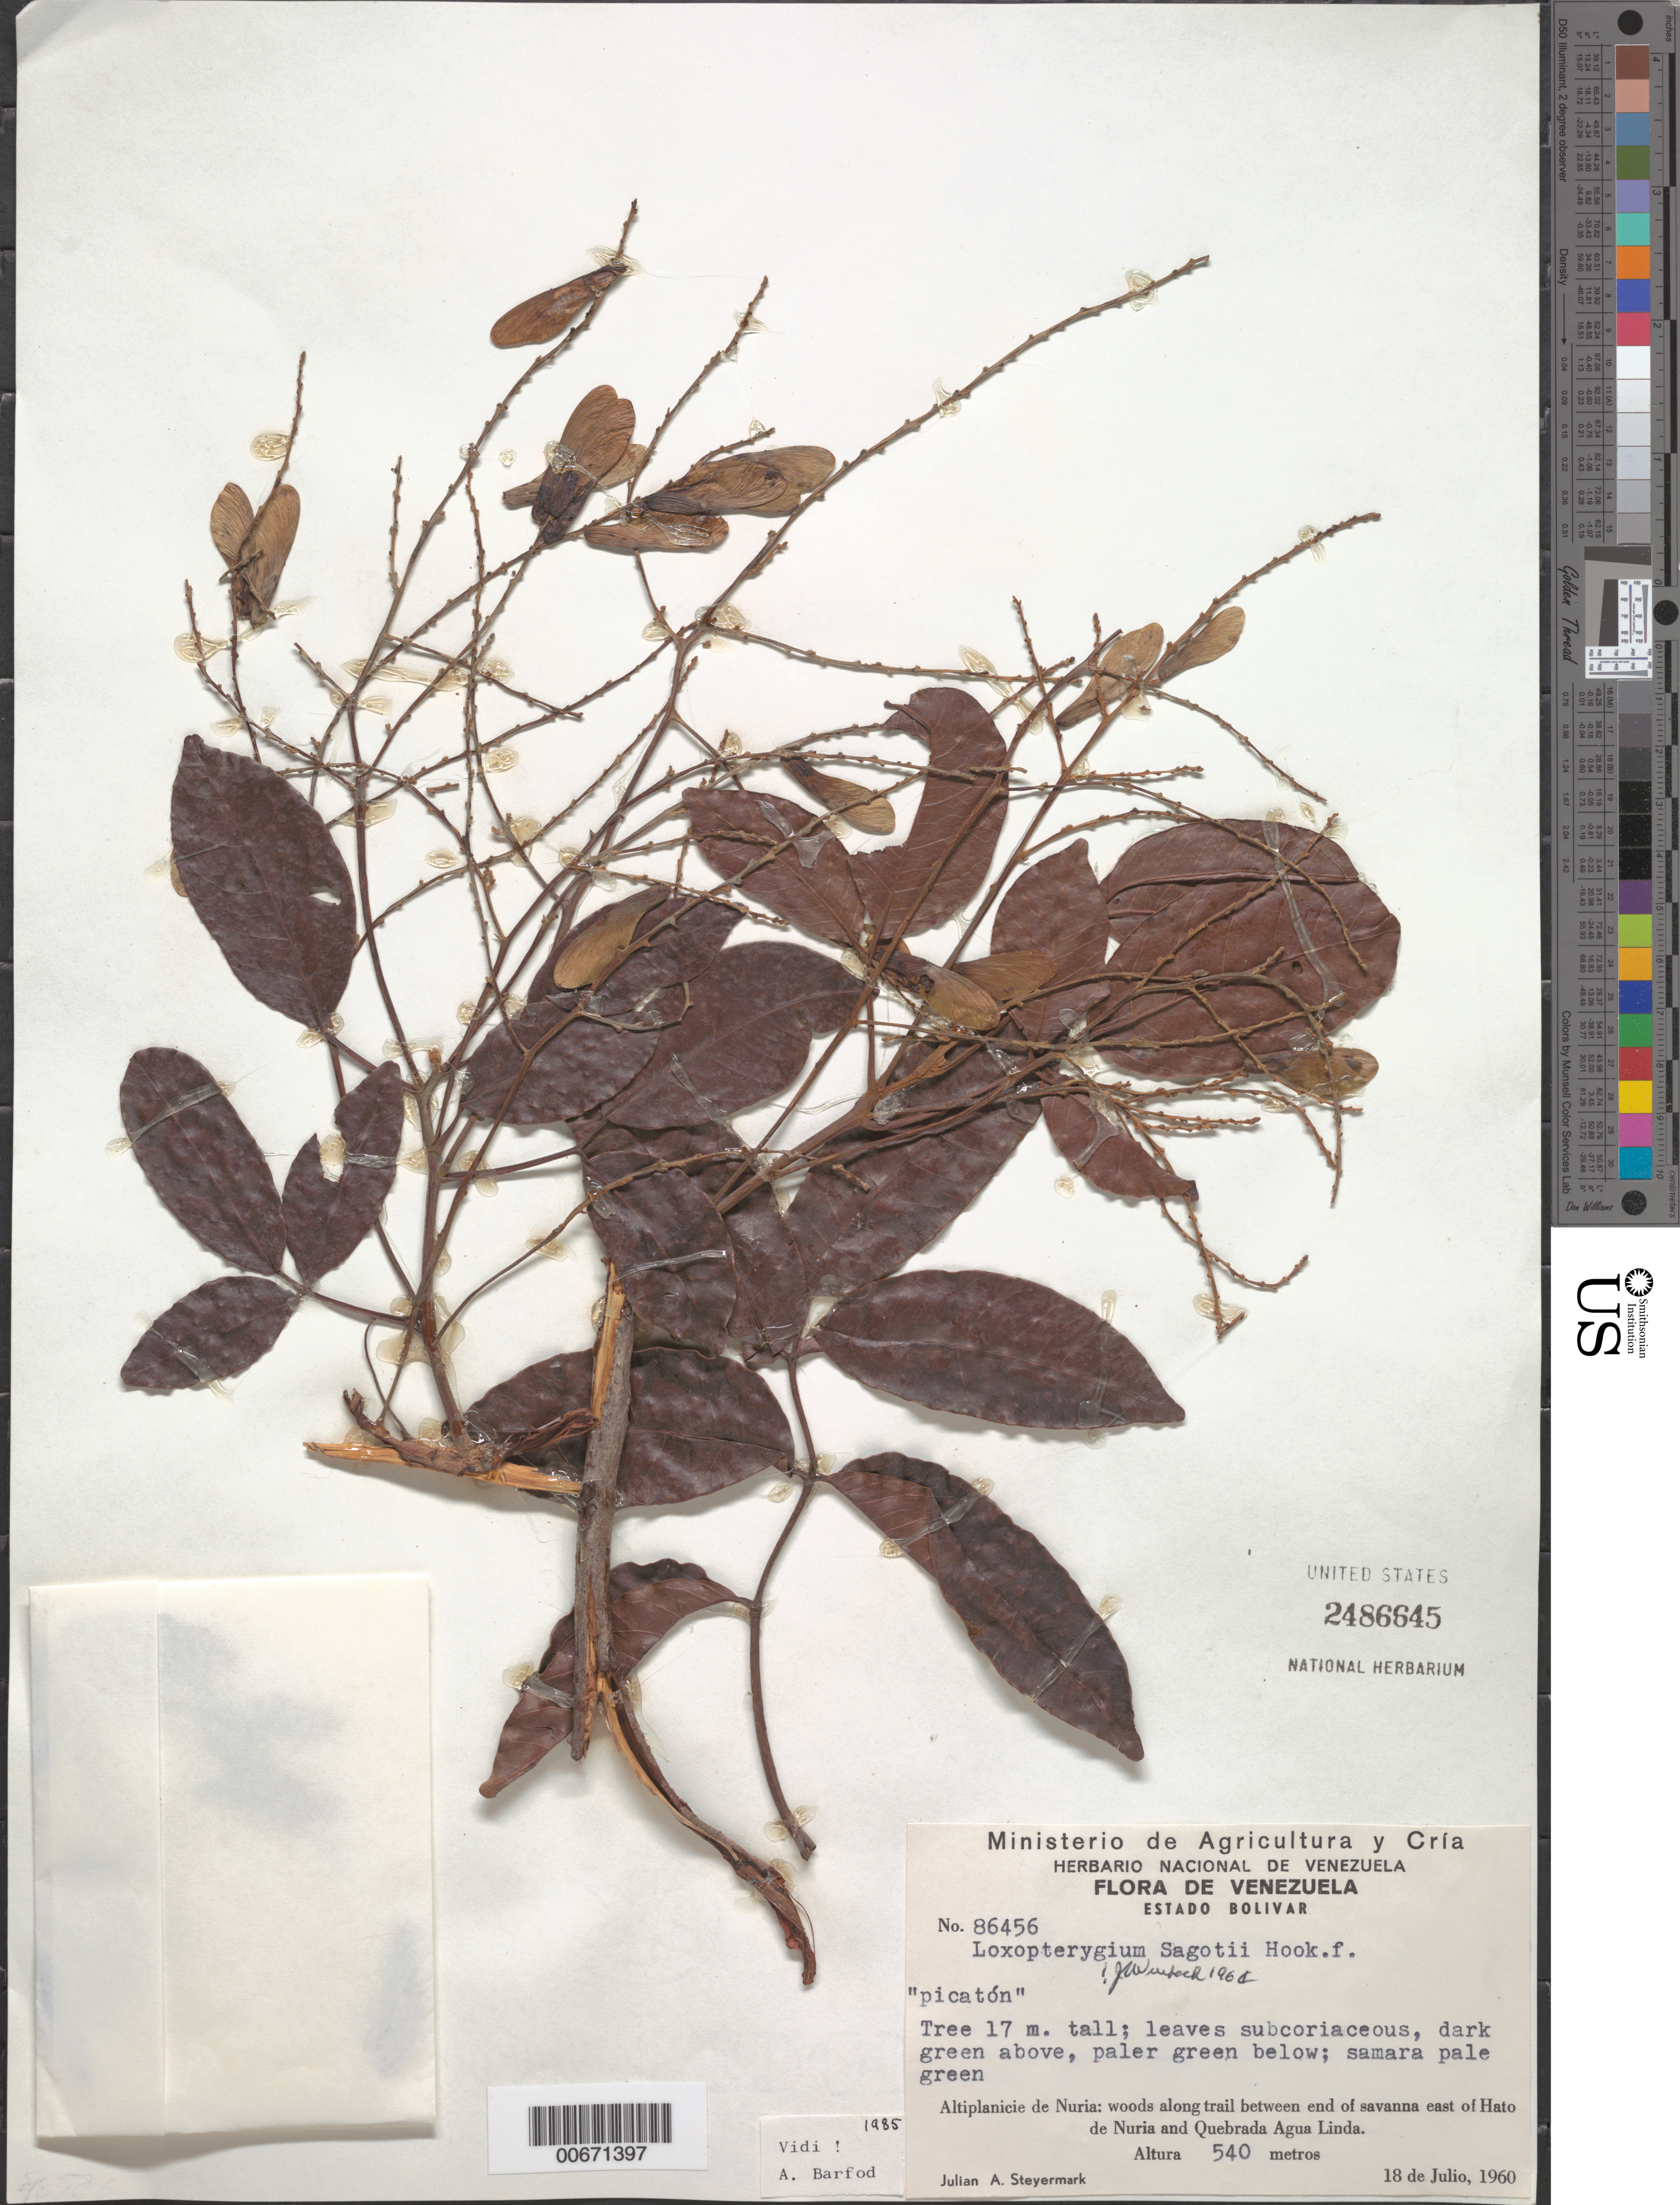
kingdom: Plantae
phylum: Tracheophyta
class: Magnoliopsida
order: Sapindales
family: Anacardiaceae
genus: Loxopterygium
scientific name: Loxopterygium sagotii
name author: Hook. f.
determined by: Barfod, Anders S.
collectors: J. Steyermark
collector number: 86456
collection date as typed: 18-Jul-60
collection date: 1960-07-18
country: Venezuela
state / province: Bolívar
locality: Altiplanicie de Nuria, E of Hato de Nuria and quebrada Agua Linda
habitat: Woods along trail between end of savanna east of Hato de Nuria and Quebrada Agua Linda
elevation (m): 518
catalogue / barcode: US 2486645